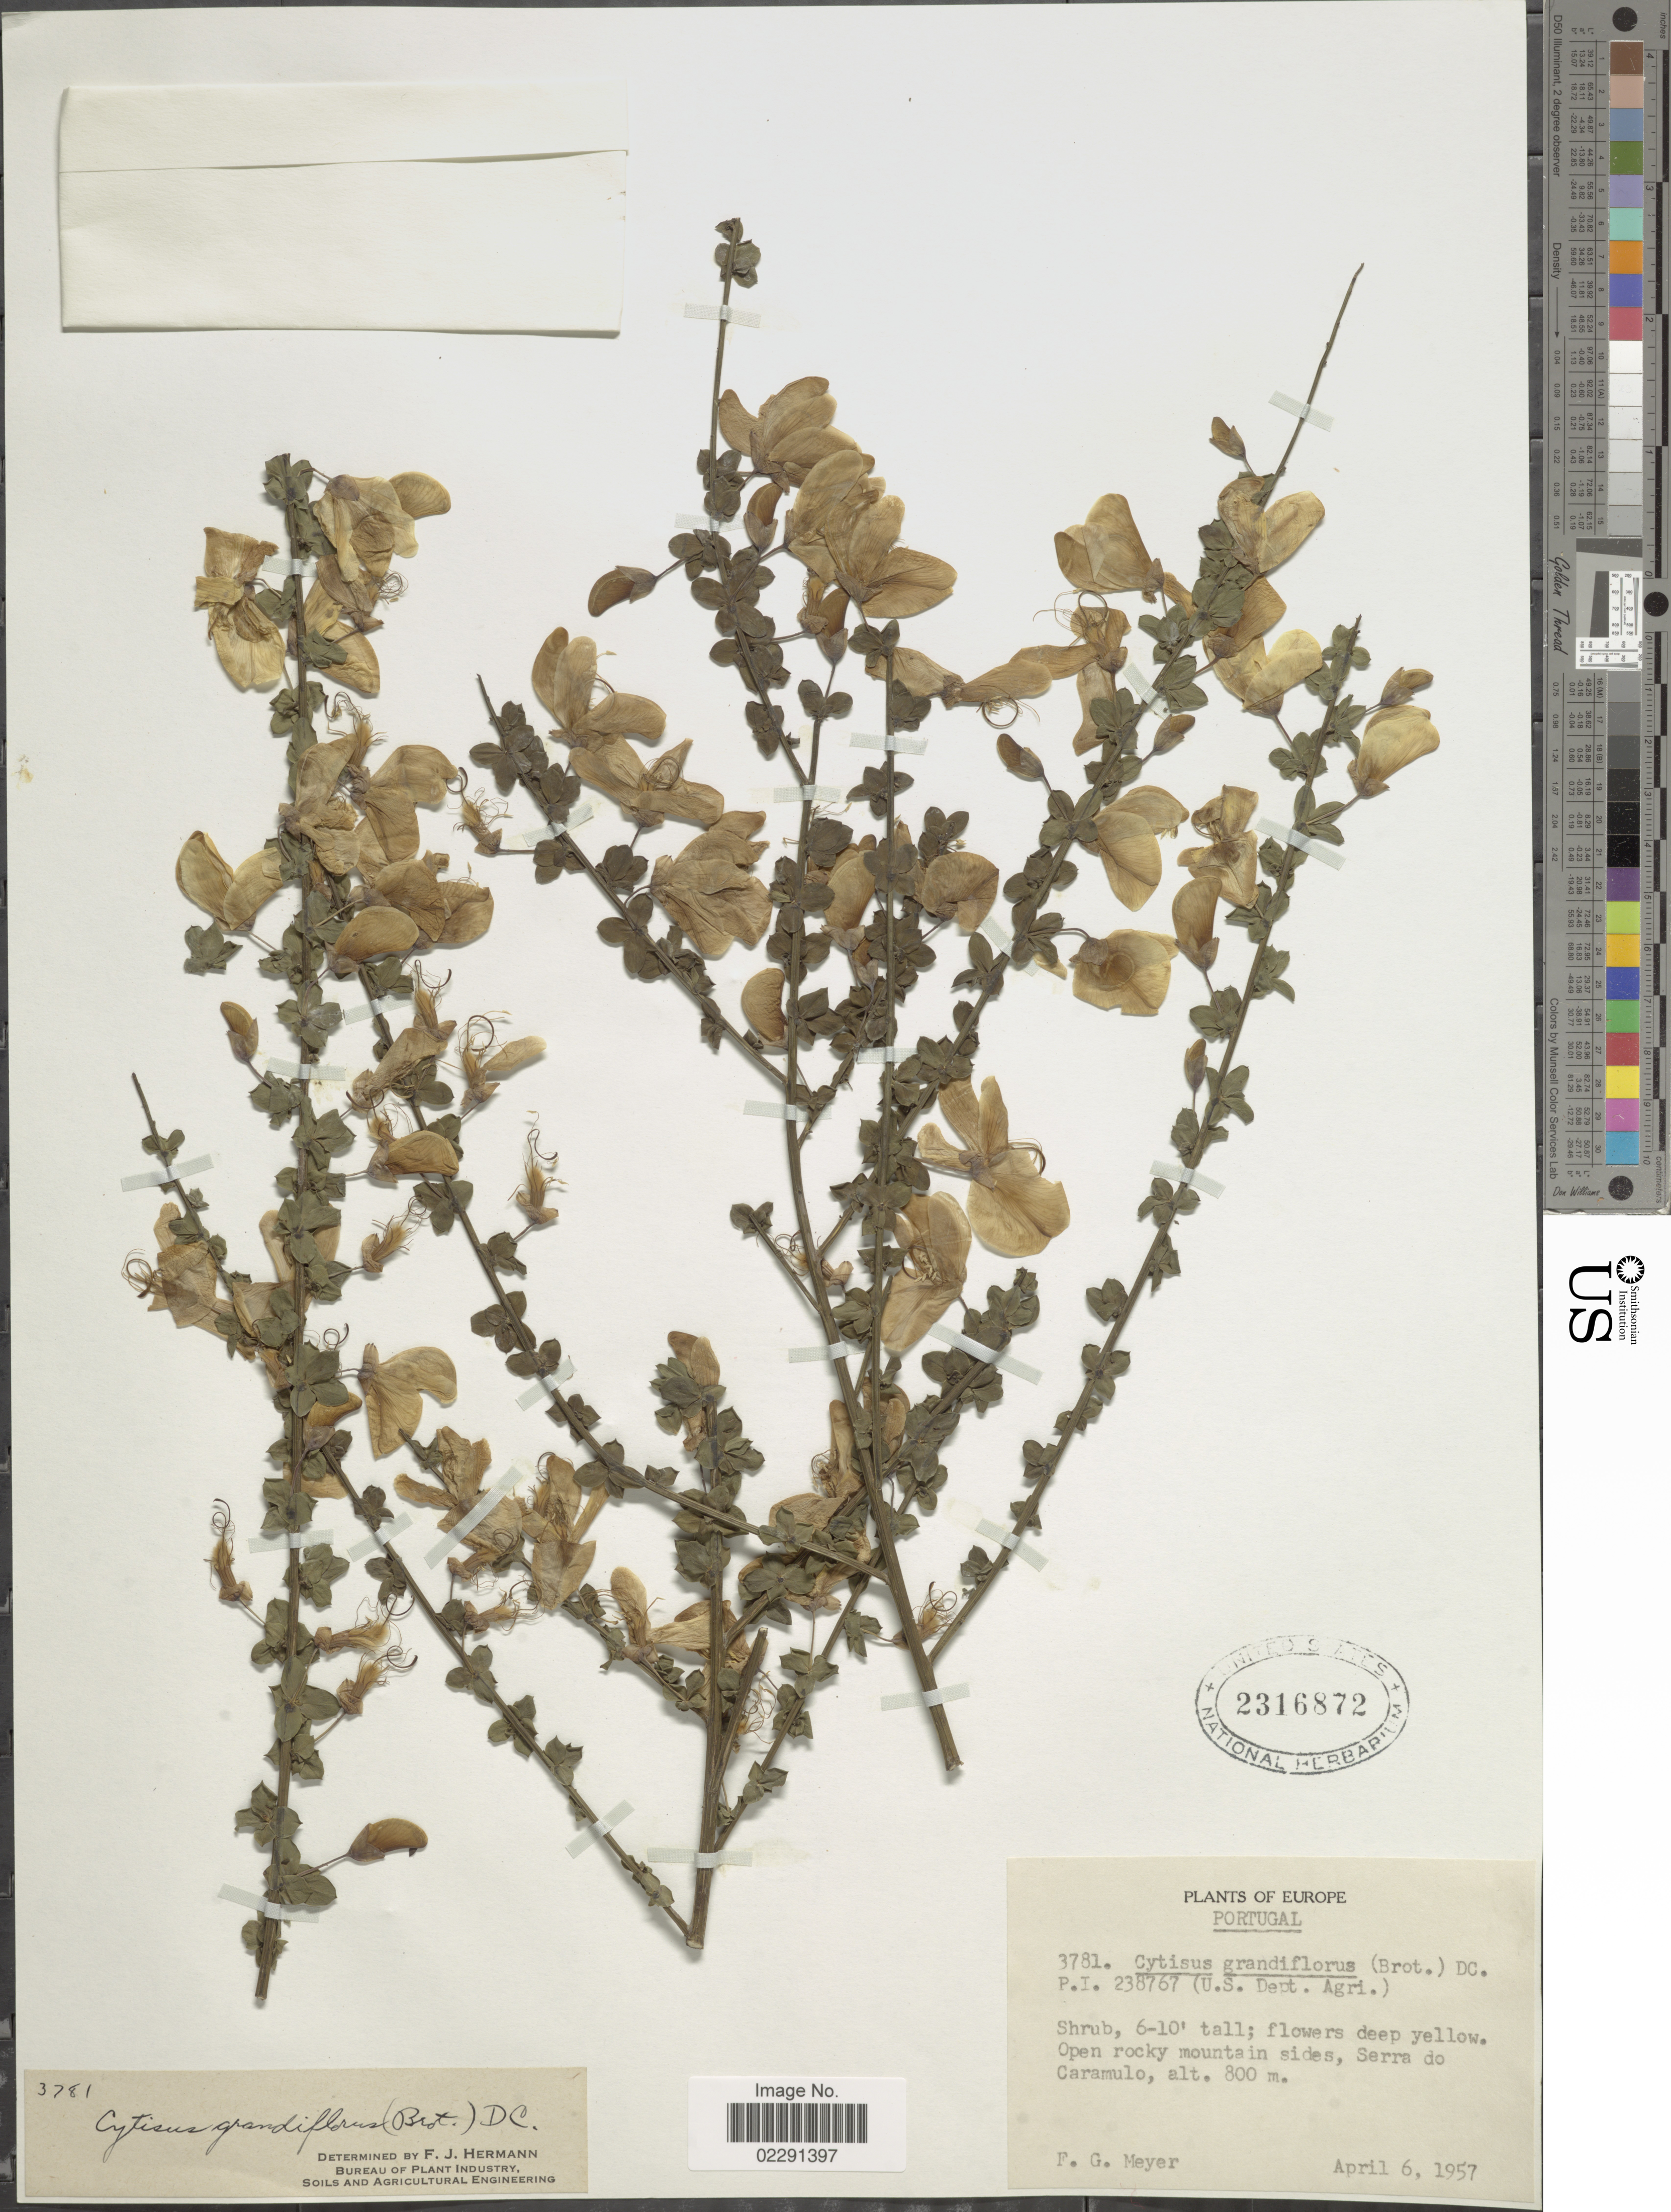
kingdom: Plantae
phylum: Tracheophyta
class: Magnoliopsida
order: Fabales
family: Fabaceae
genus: Cytisus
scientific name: Cytisus grandiflorus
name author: DC.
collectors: F. G. Meyer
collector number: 3781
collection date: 1957-04-06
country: Portugal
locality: Open rocky mountain sides, Serra do Caramulo.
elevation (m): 800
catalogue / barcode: US 2316872